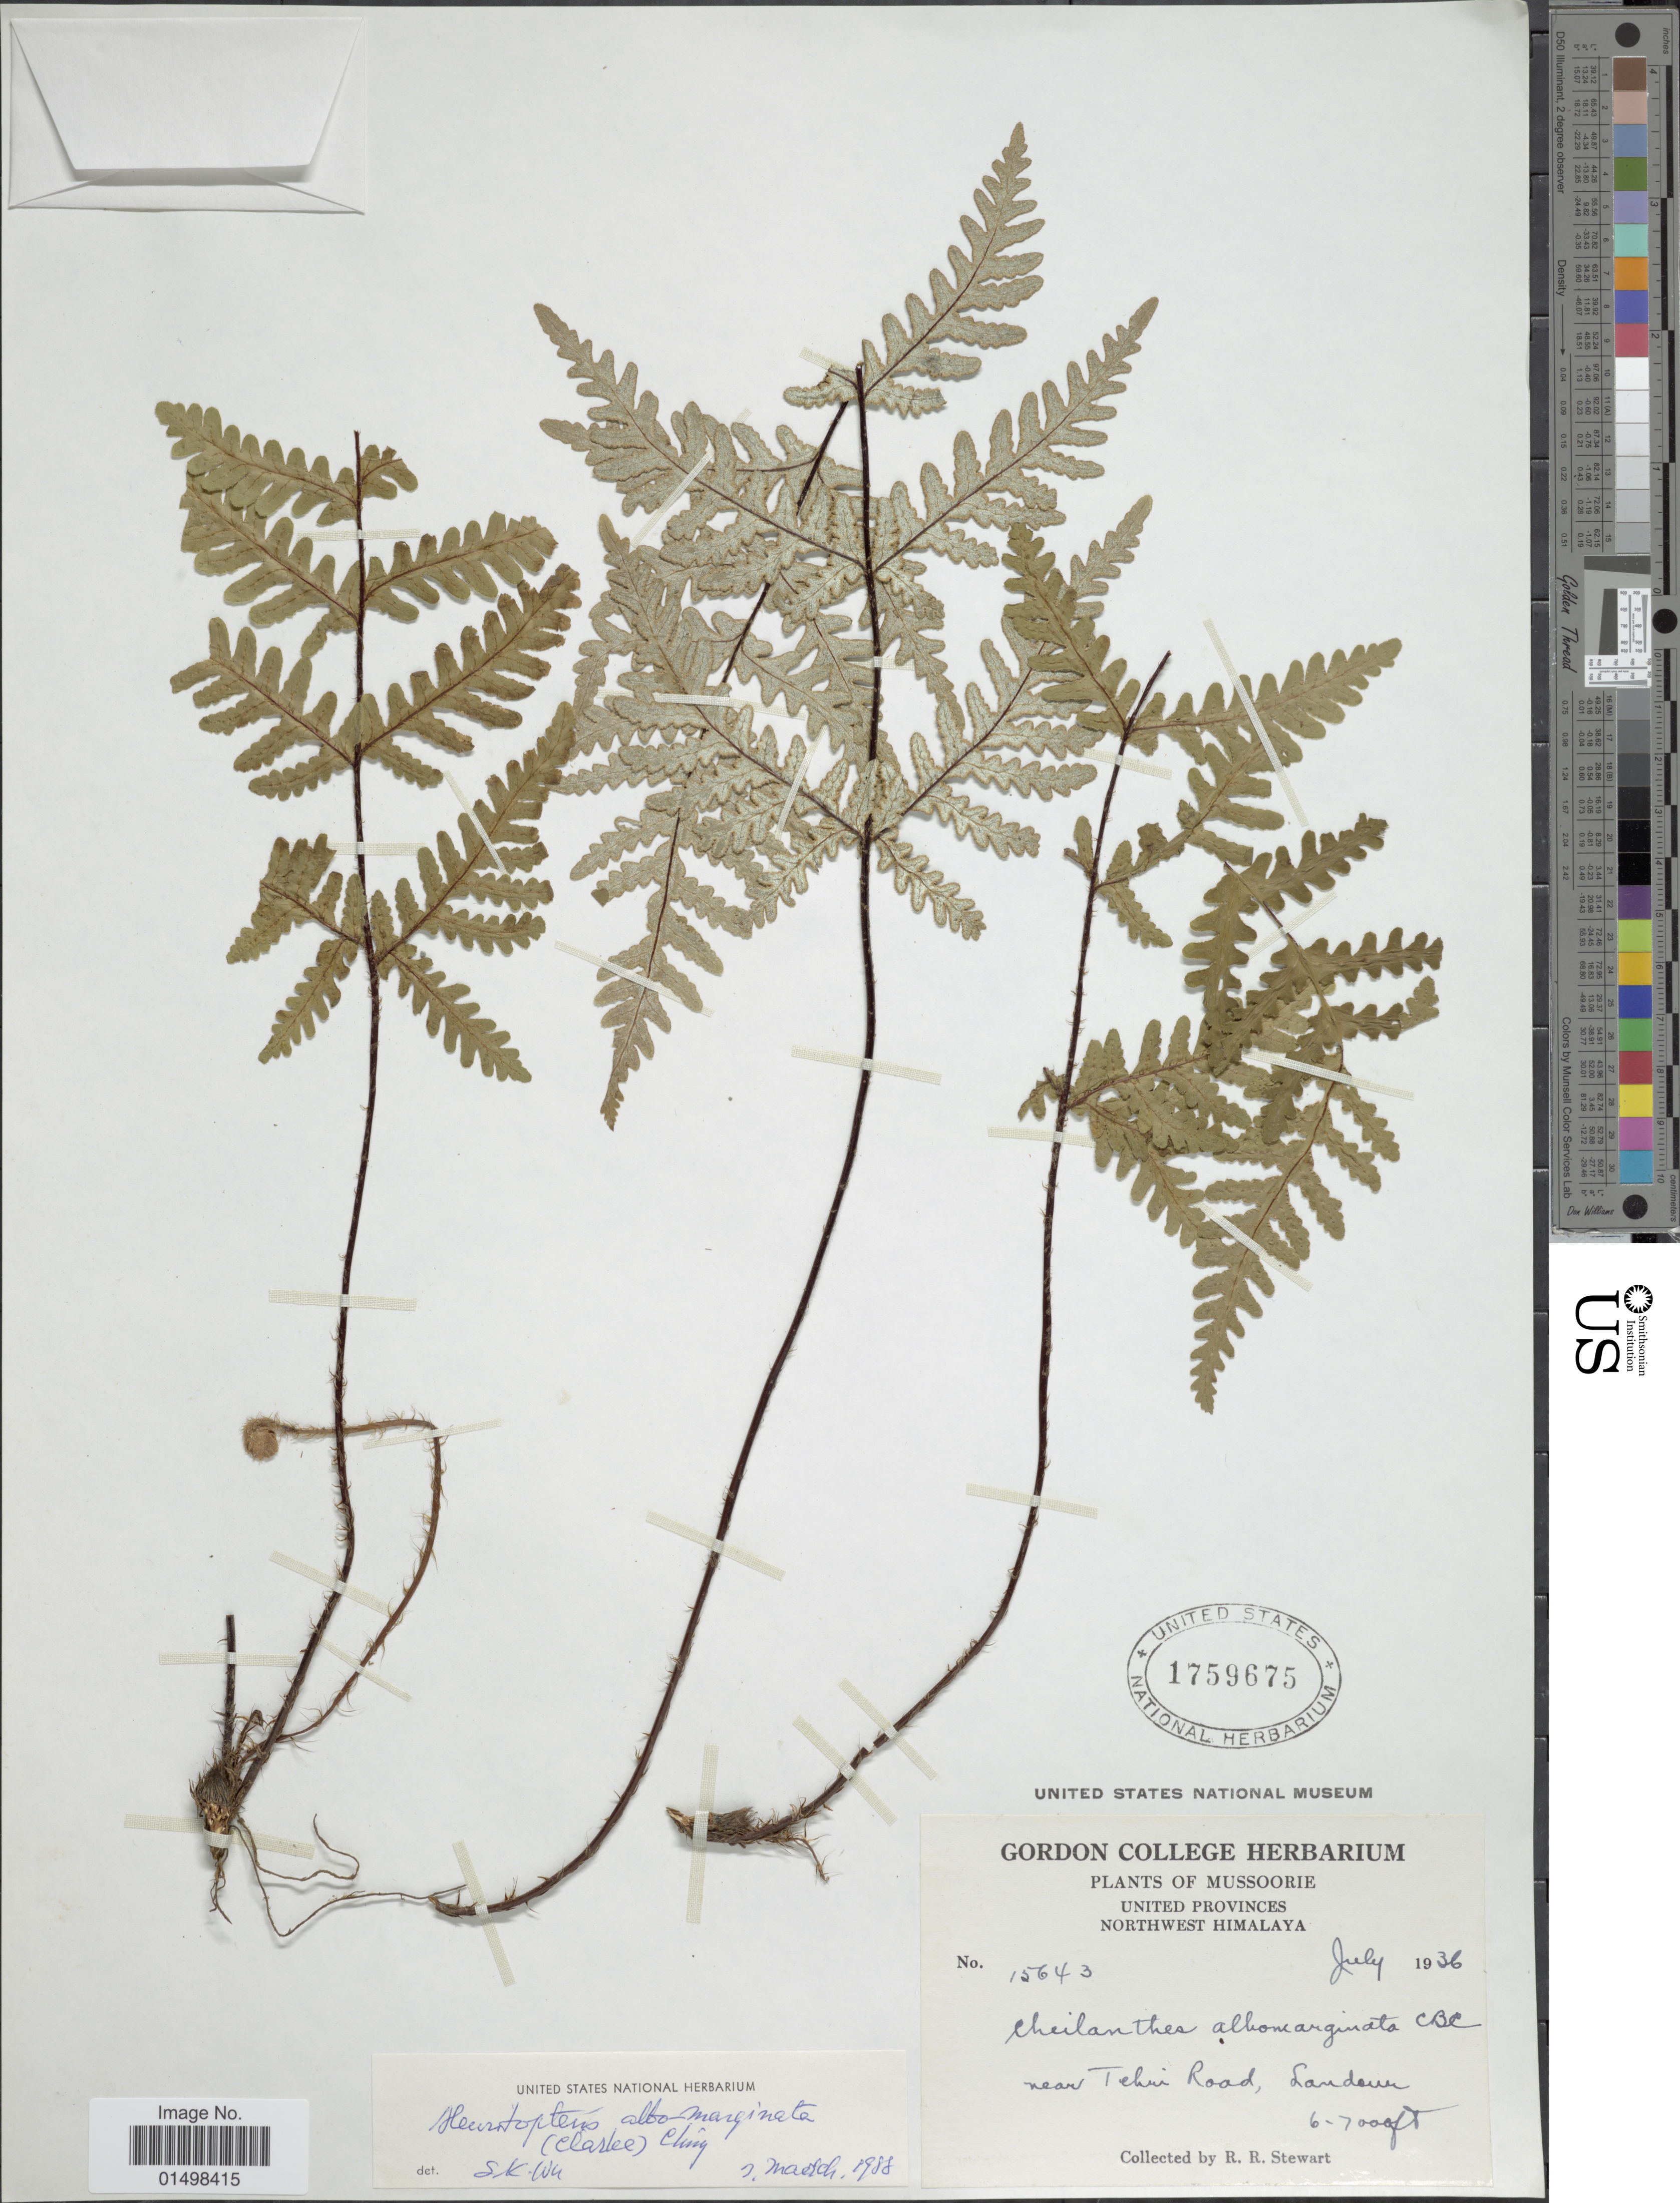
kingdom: Plantae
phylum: Tracheophyta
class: Polypodiopsida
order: Polypodiales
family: Pteridaceae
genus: Aleuritopteris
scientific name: Aleuritopteris albomarginata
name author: (C.B. Clarke) Ching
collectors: R. R. Stewart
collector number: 15643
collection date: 1936-07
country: India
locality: Mussoorie. United Provinces. Northwest Himalaya. Near Tehui Road, Landam.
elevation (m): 1829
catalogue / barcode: US 1759675